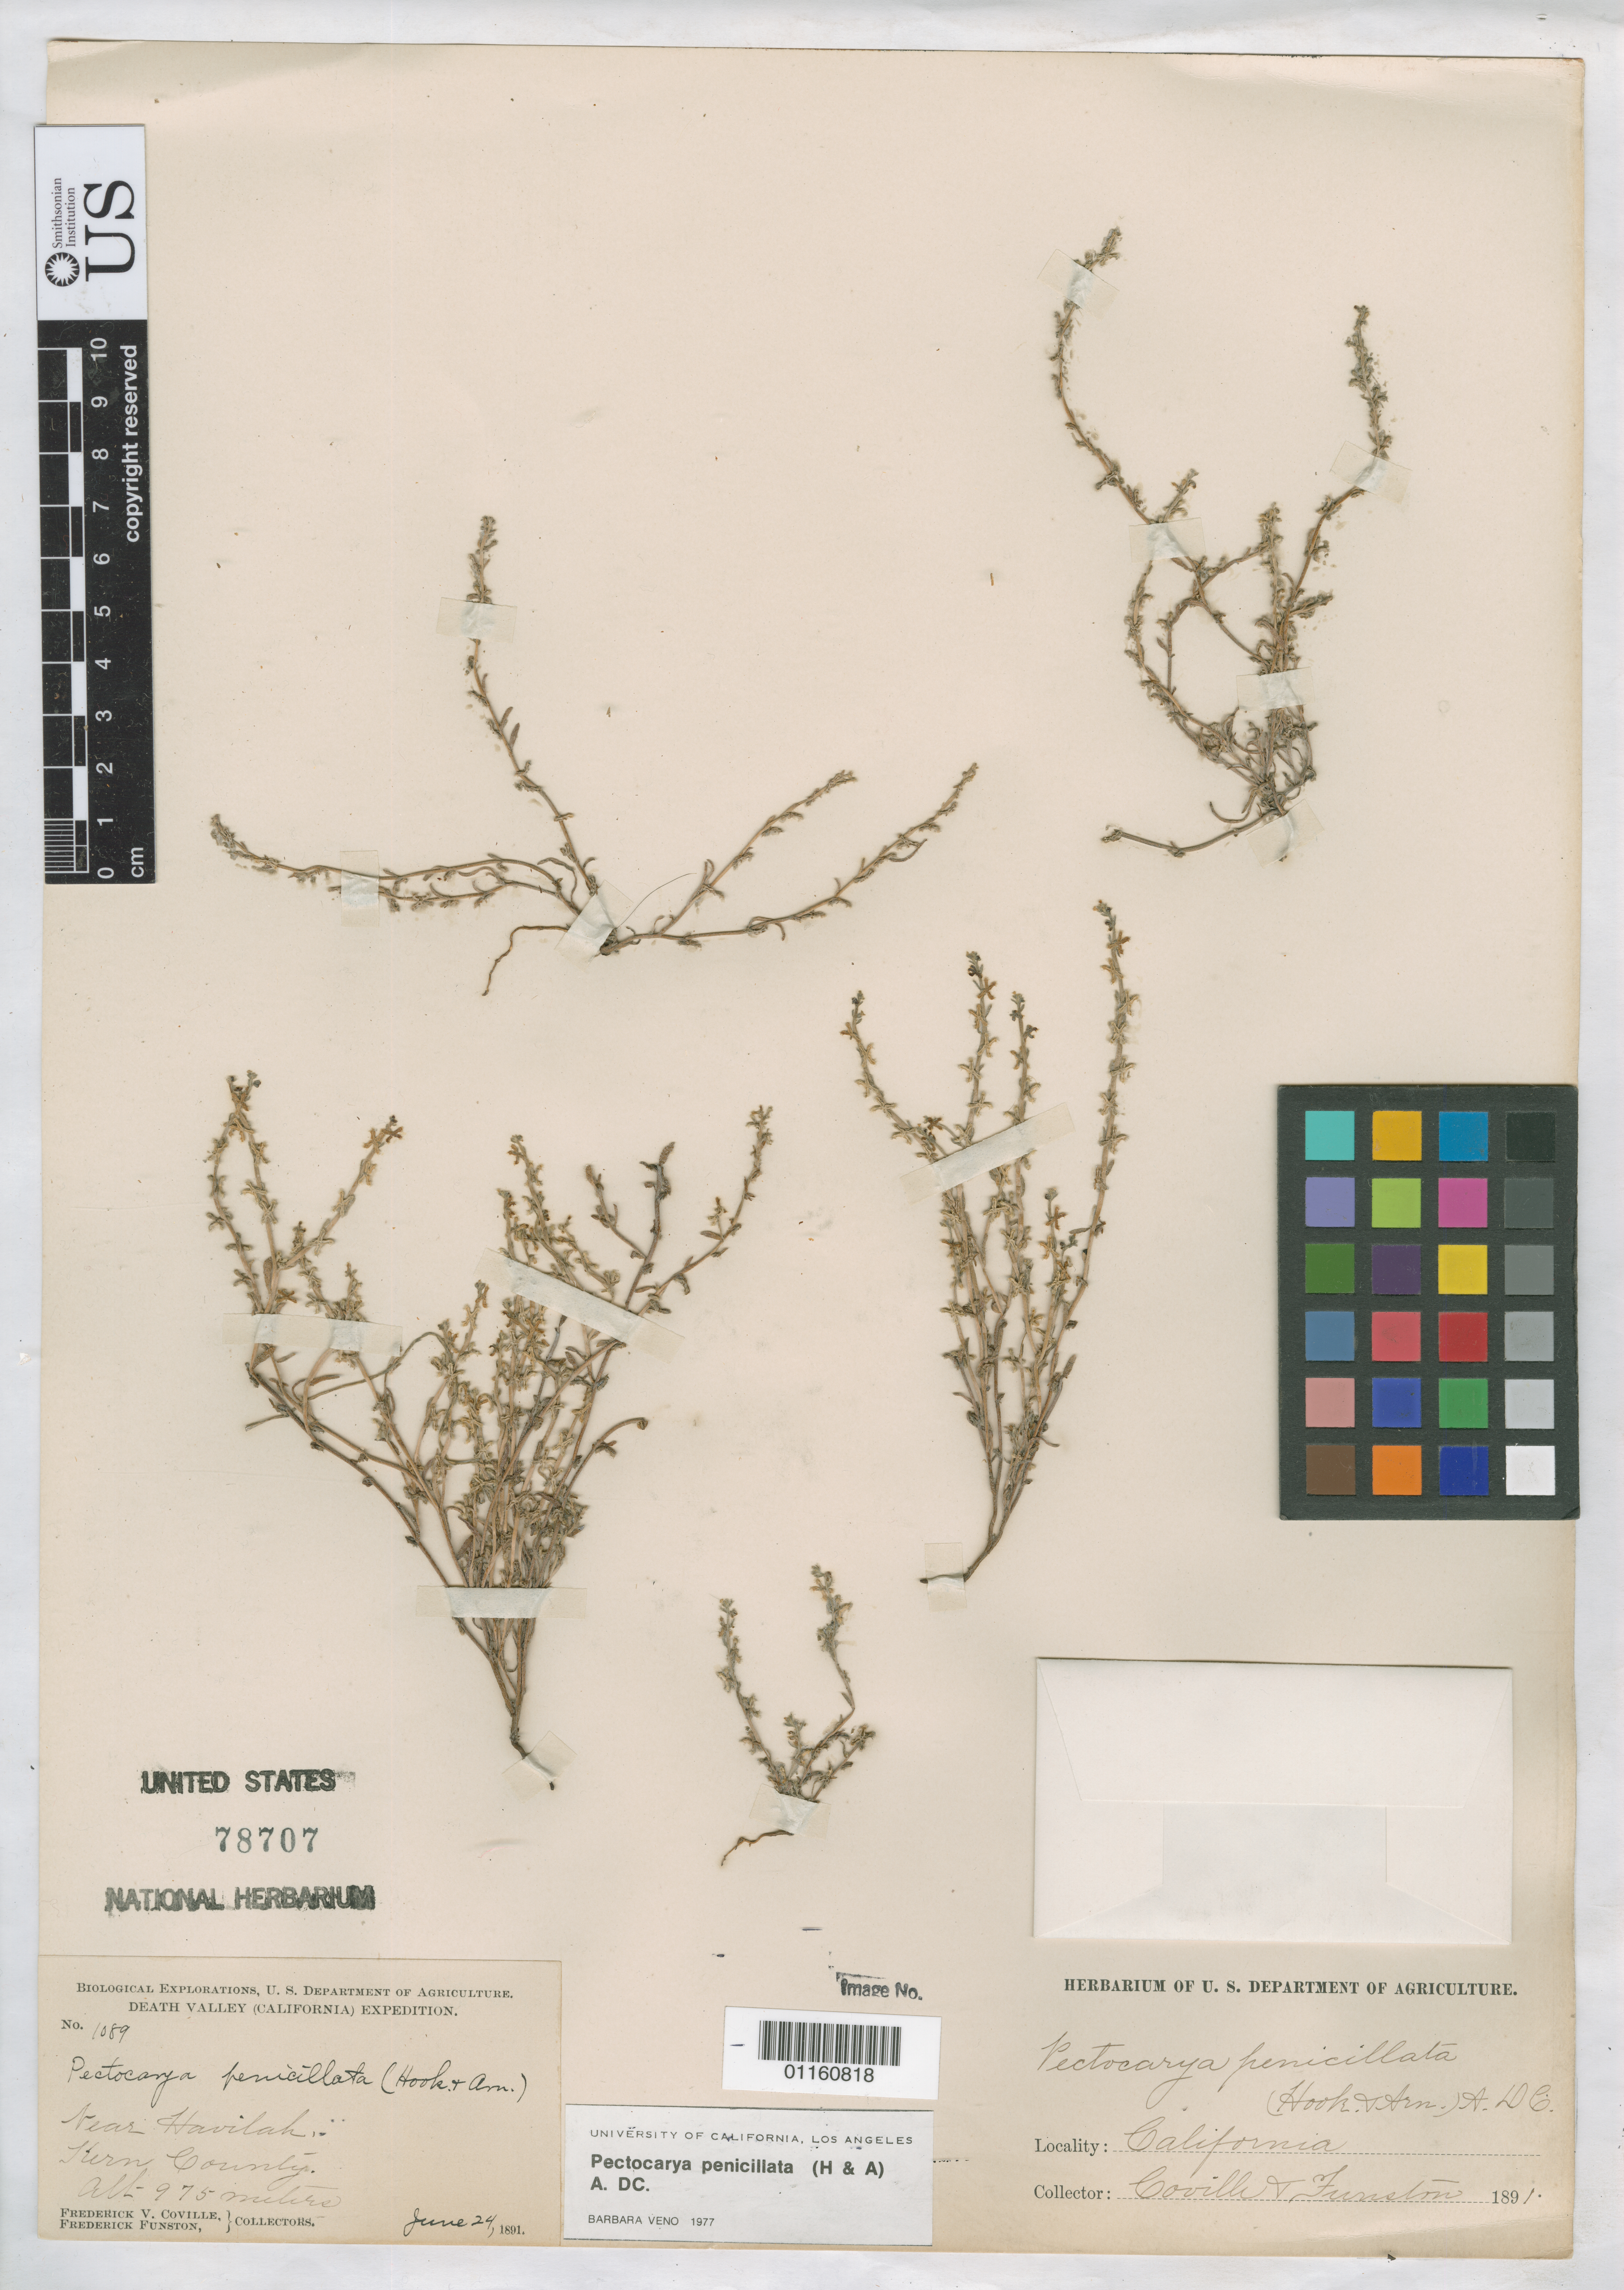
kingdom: Plantae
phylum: Tracheophyta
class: Magnoliopsida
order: Boraginales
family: Boraginaceae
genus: Pectocarya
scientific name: Pectocarya penicillata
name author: Hook. & Arn.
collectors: F. V. Coville & F. Funston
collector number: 1089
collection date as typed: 24 Jun 1891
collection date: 1891-06-24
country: United States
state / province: California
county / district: Kern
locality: near Havilah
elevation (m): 975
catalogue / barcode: US 78707